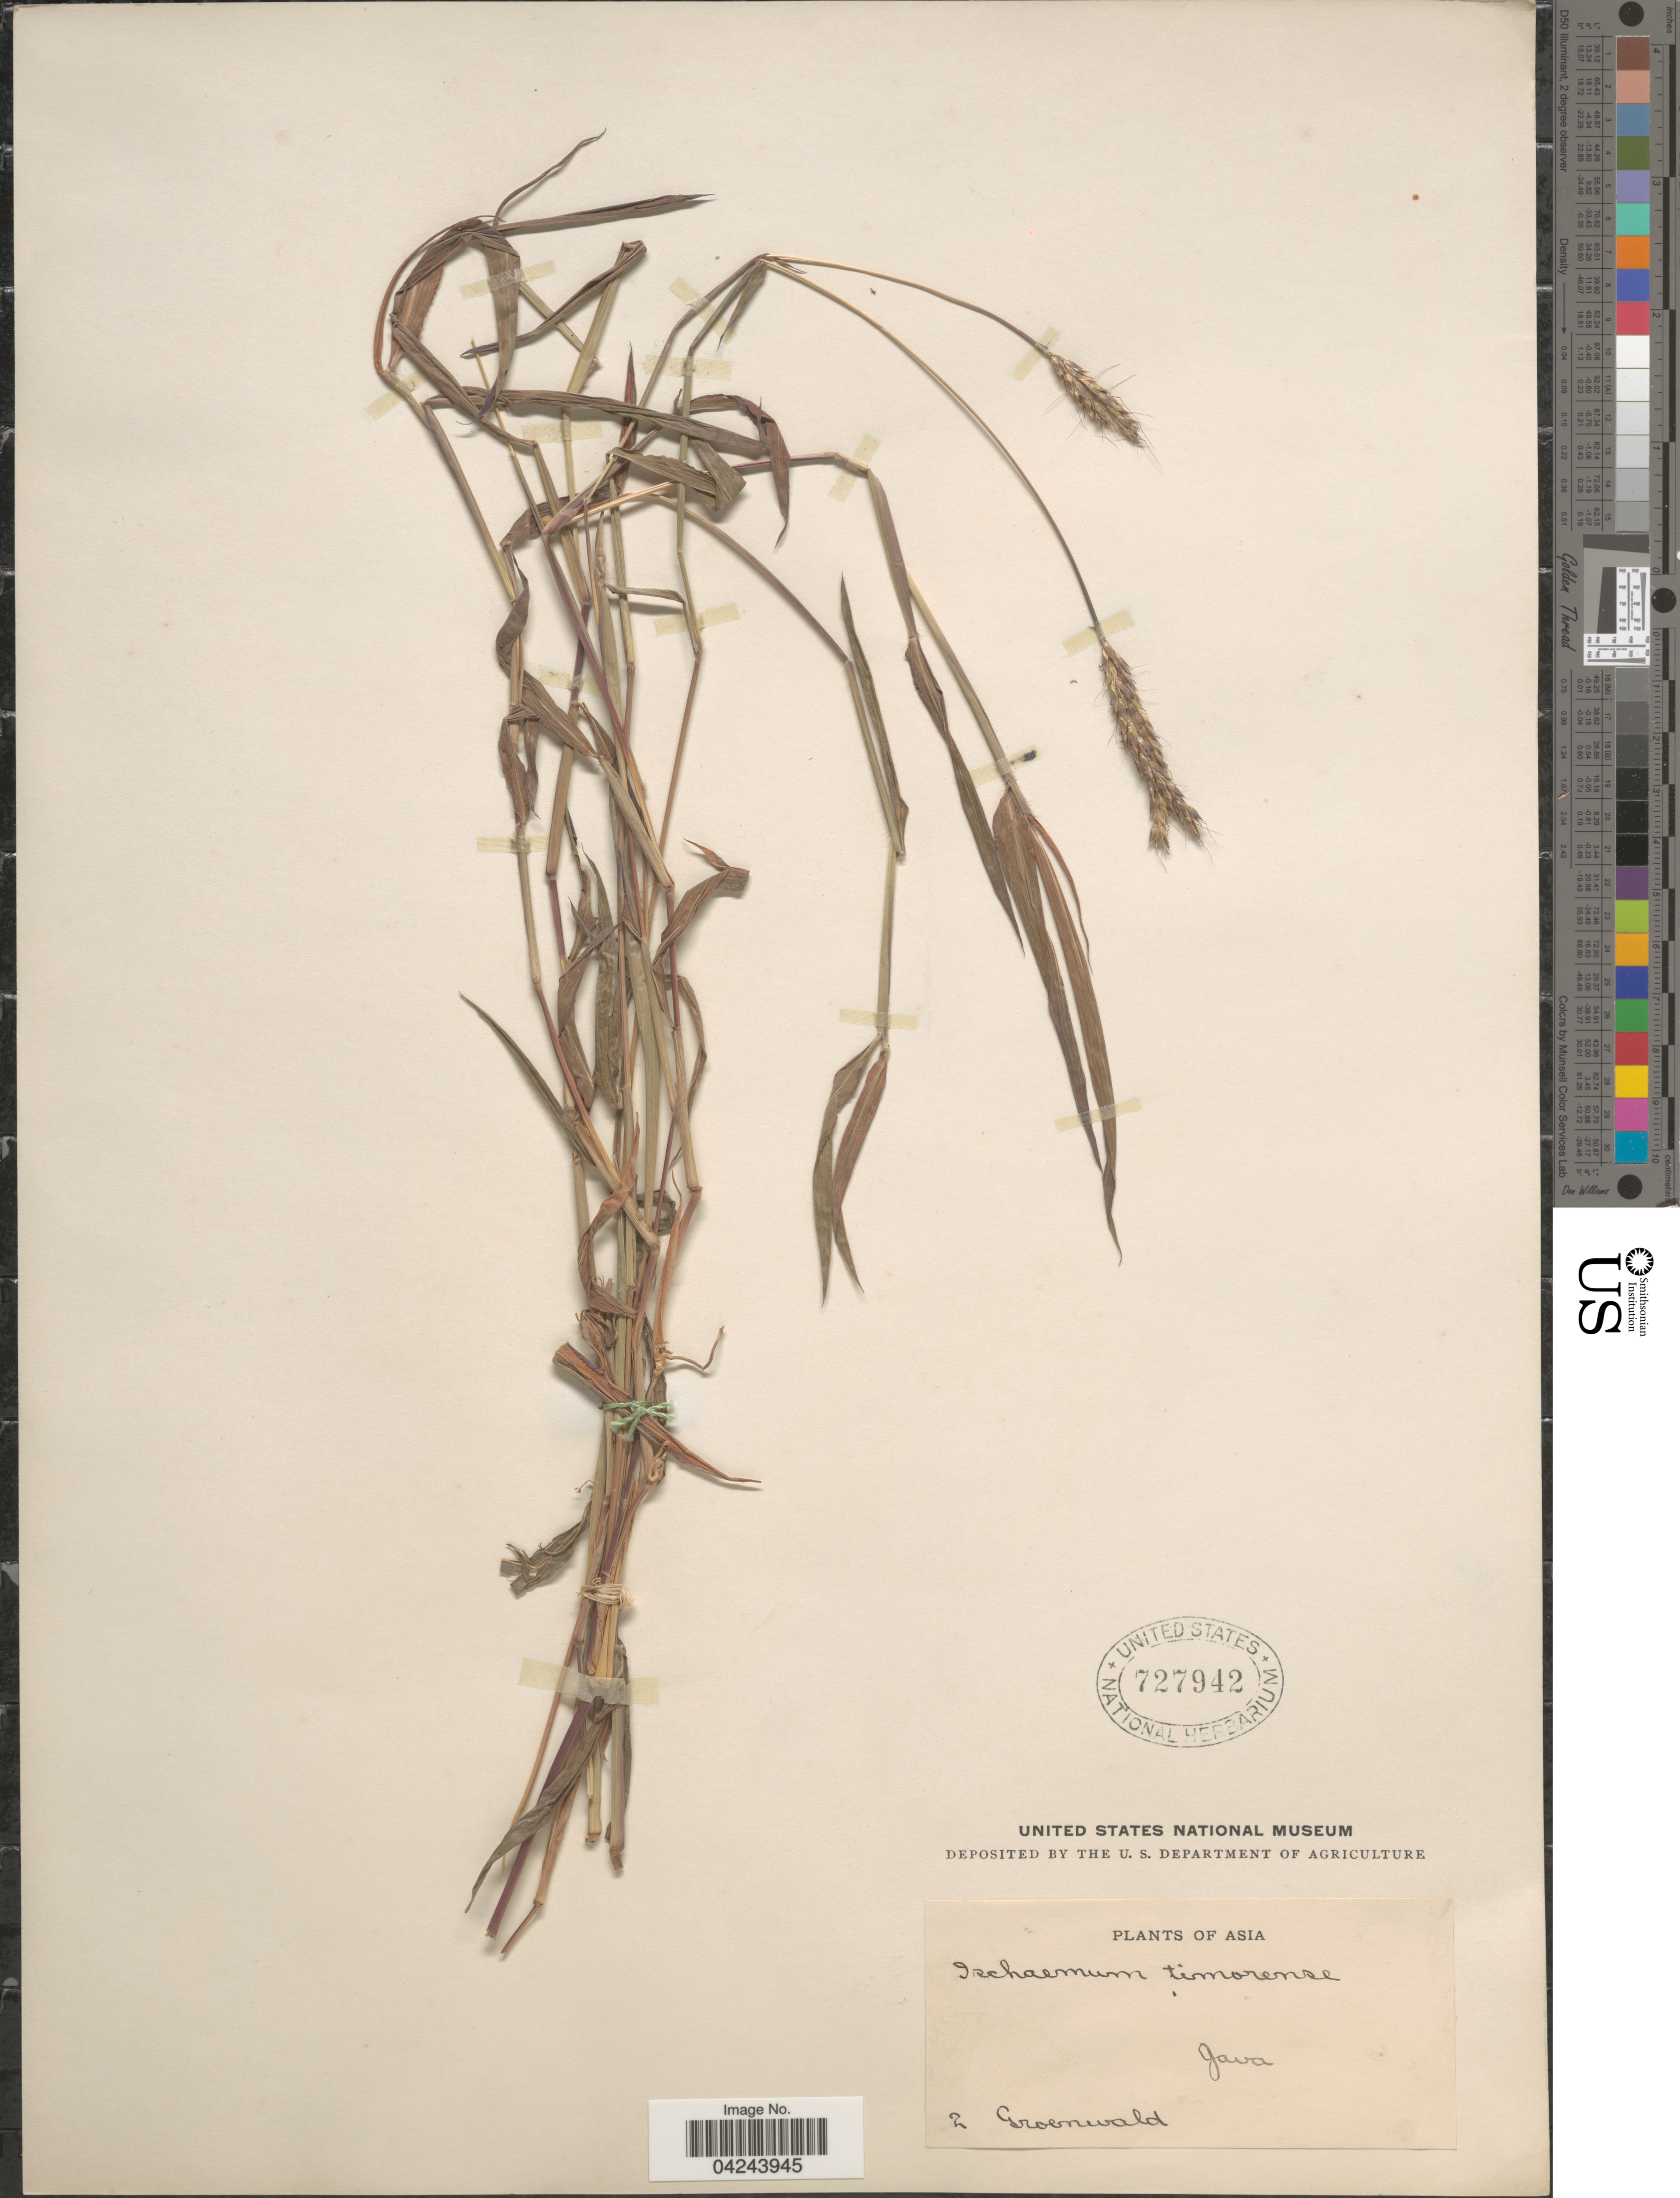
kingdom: Plantae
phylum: Tracheophyta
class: Liliopsida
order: Poales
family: Poaceae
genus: Ischaemum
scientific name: Ischaemum timorense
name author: Kunth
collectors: Groenwald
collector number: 2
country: Indonesia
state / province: Java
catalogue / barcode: US 727942